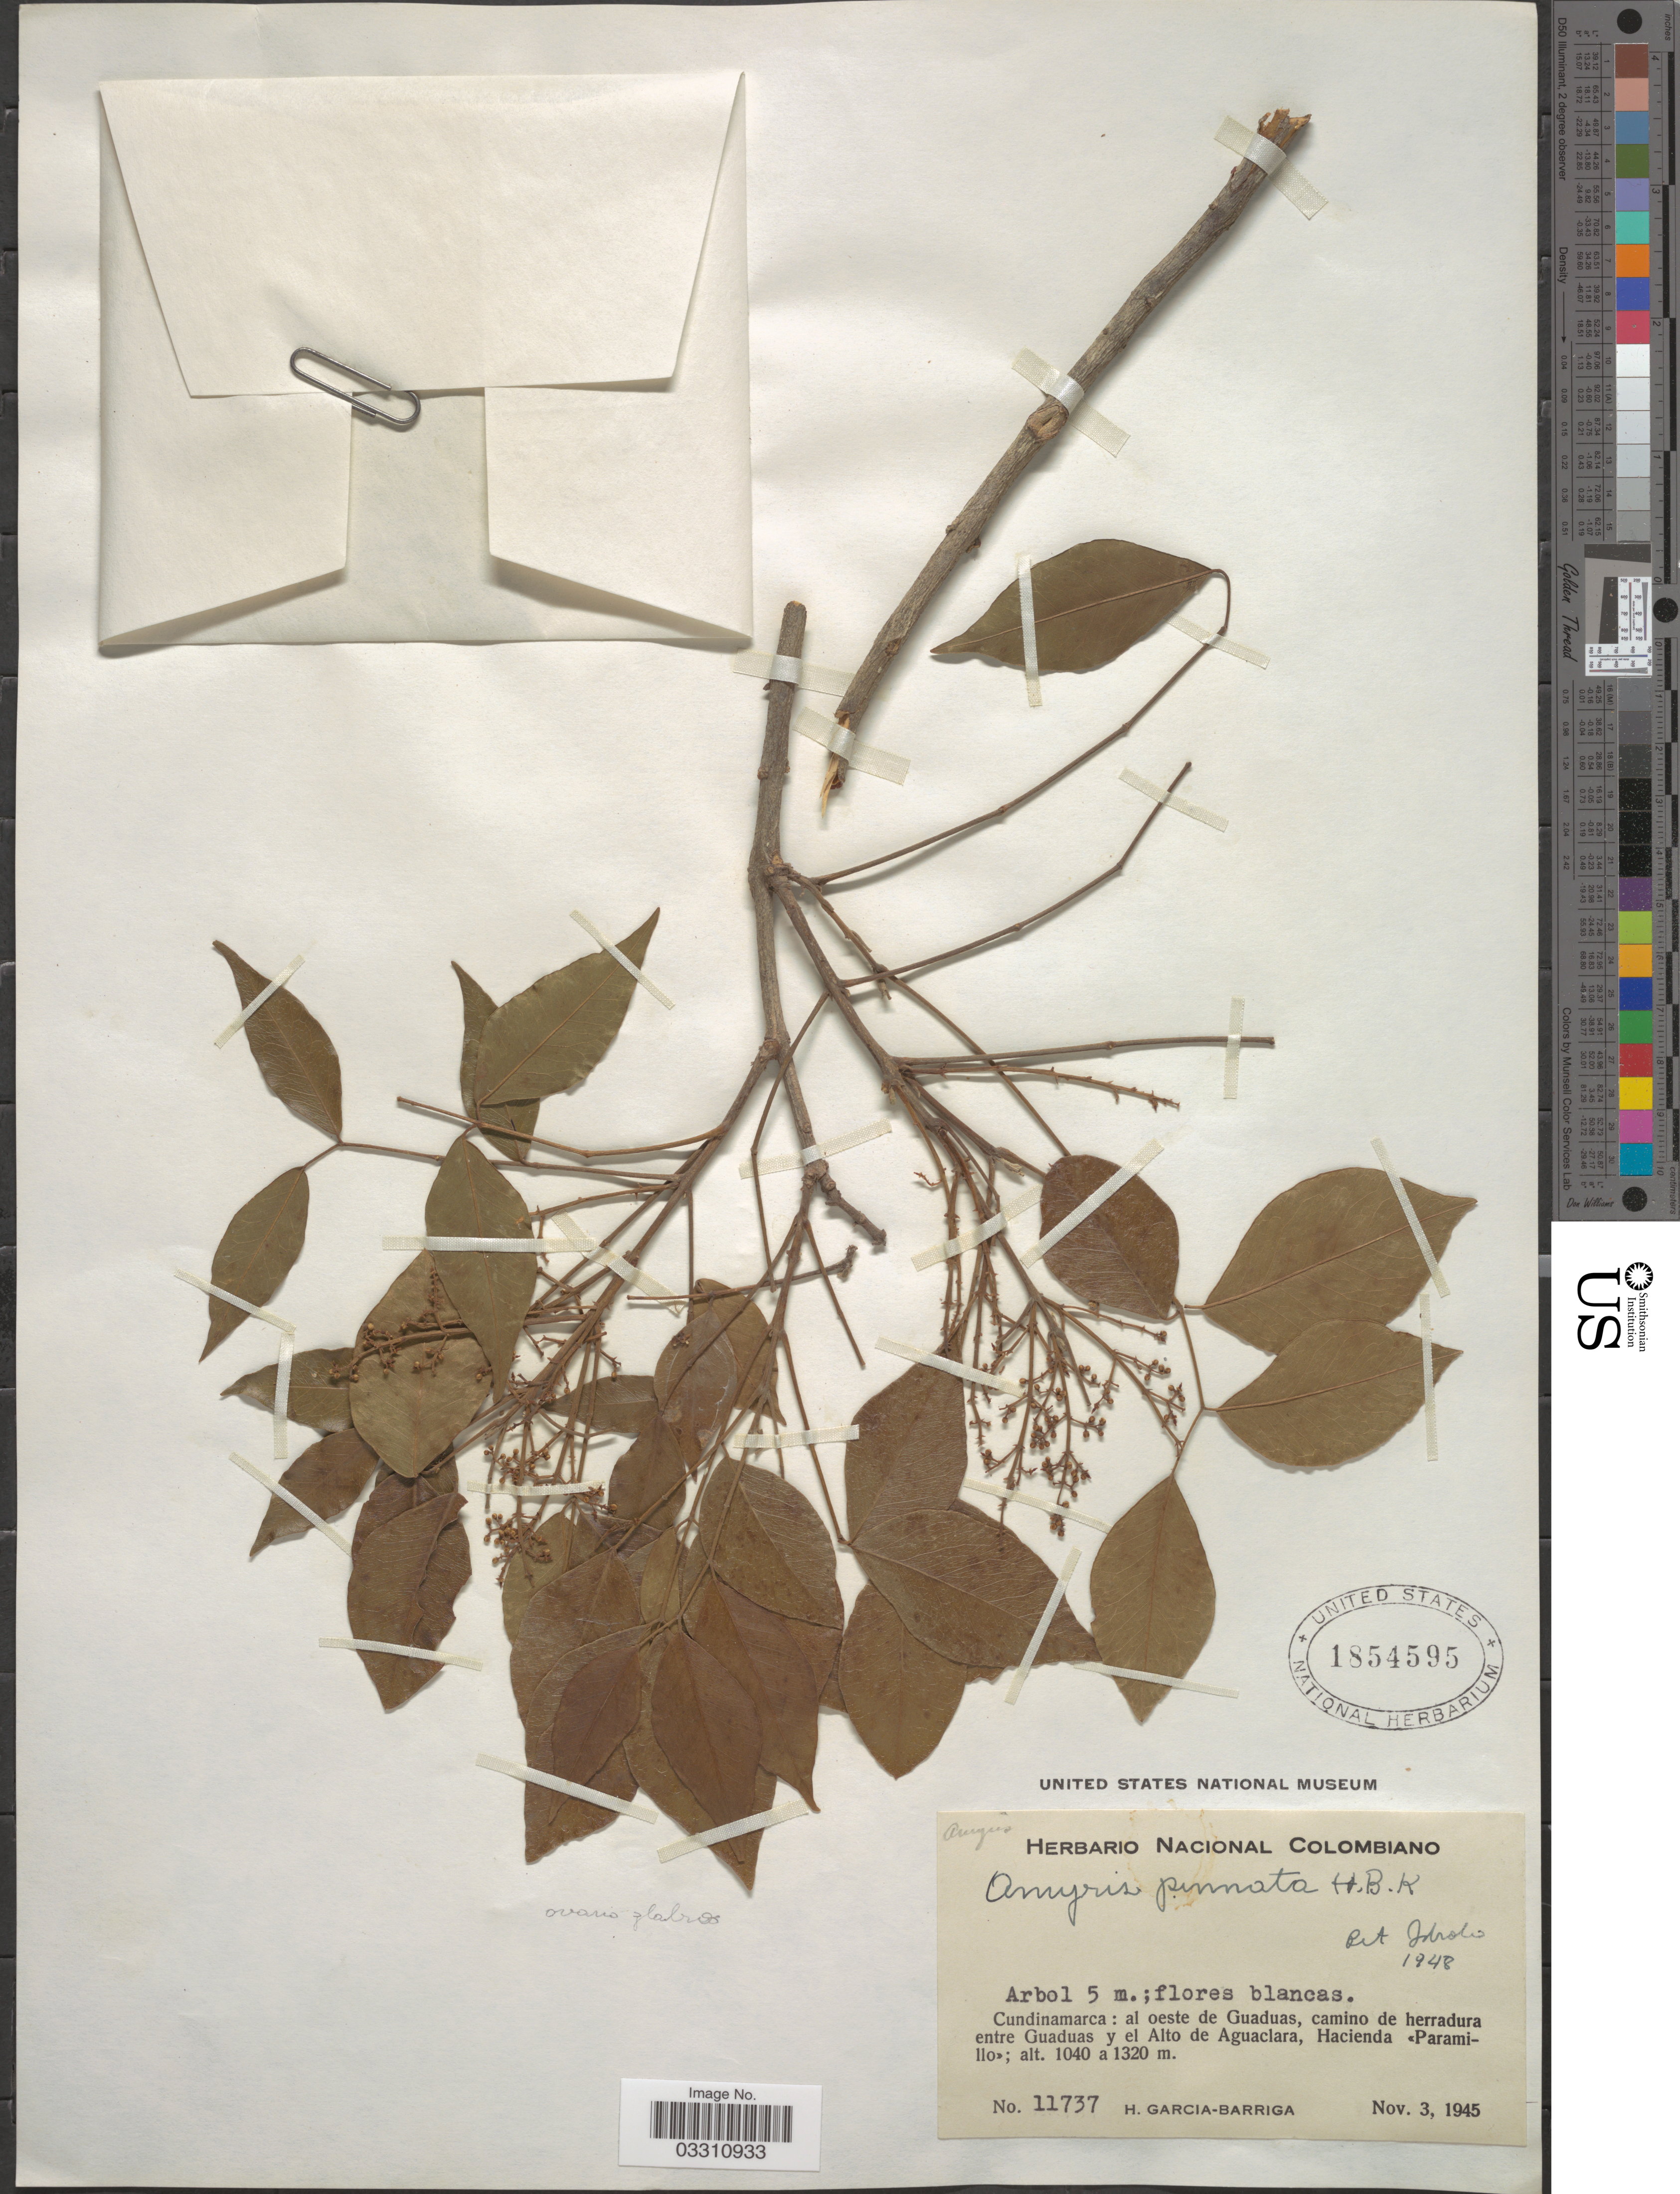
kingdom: Plantae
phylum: Tracheophyta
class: Magnoliopsida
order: Sapindales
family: Rutaceae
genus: Amyris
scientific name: Amyris pinnata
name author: Kunth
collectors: H. García Barriga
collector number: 11737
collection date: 1945-11-03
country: Colombia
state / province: Cundinamarca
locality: Al oeste de Guaduas, camino de herradura entre Guaduas y el Alto de Aguaclara, Hacienda <<Paramillo>>.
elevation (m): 1040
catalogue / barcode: US 1854595